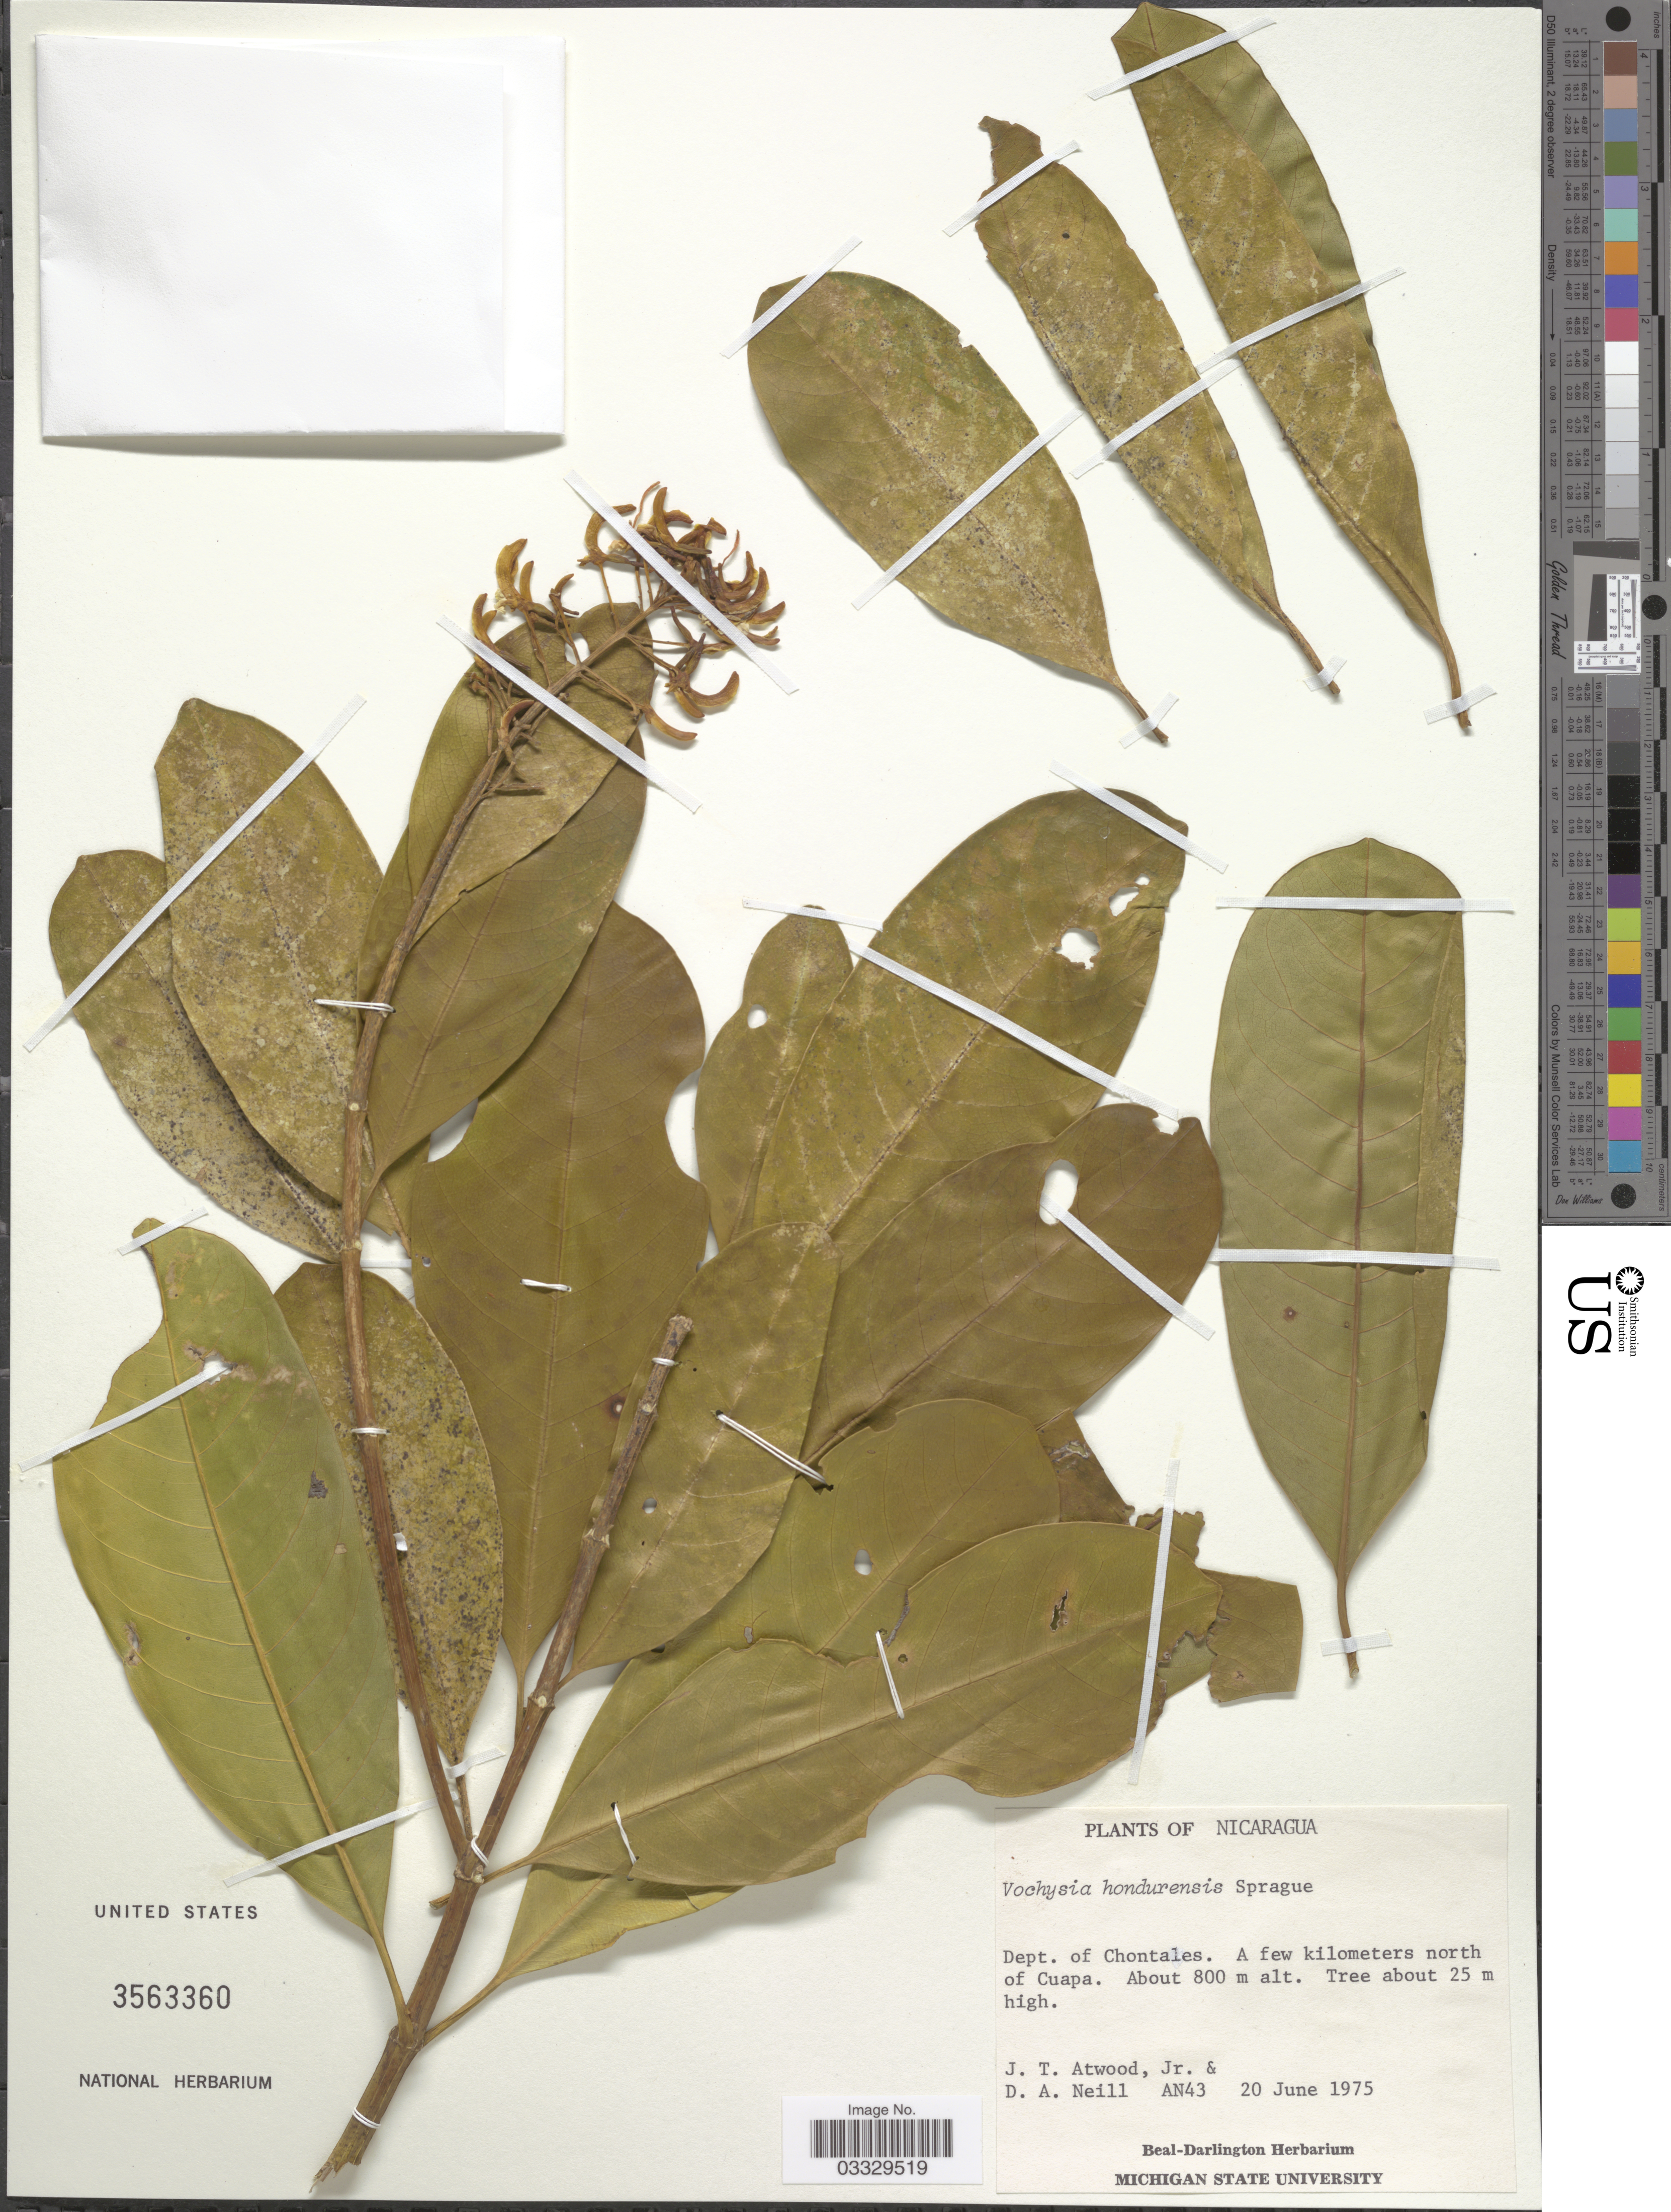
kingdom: Plantae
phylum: Tracheophyta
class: Magnoliopsida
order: Myrtales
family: Vochysiaceae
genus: Vochysia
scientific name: Vochysia hondurensis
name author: Sprague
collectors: J. Atwood & D. A. Neill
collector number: AN43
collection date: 1975-06-20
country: Nicaragua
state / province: Chontales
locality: Dept. of Chontales. A few kilometers north of Cuapa.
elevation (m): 800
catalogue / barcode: US 3563360